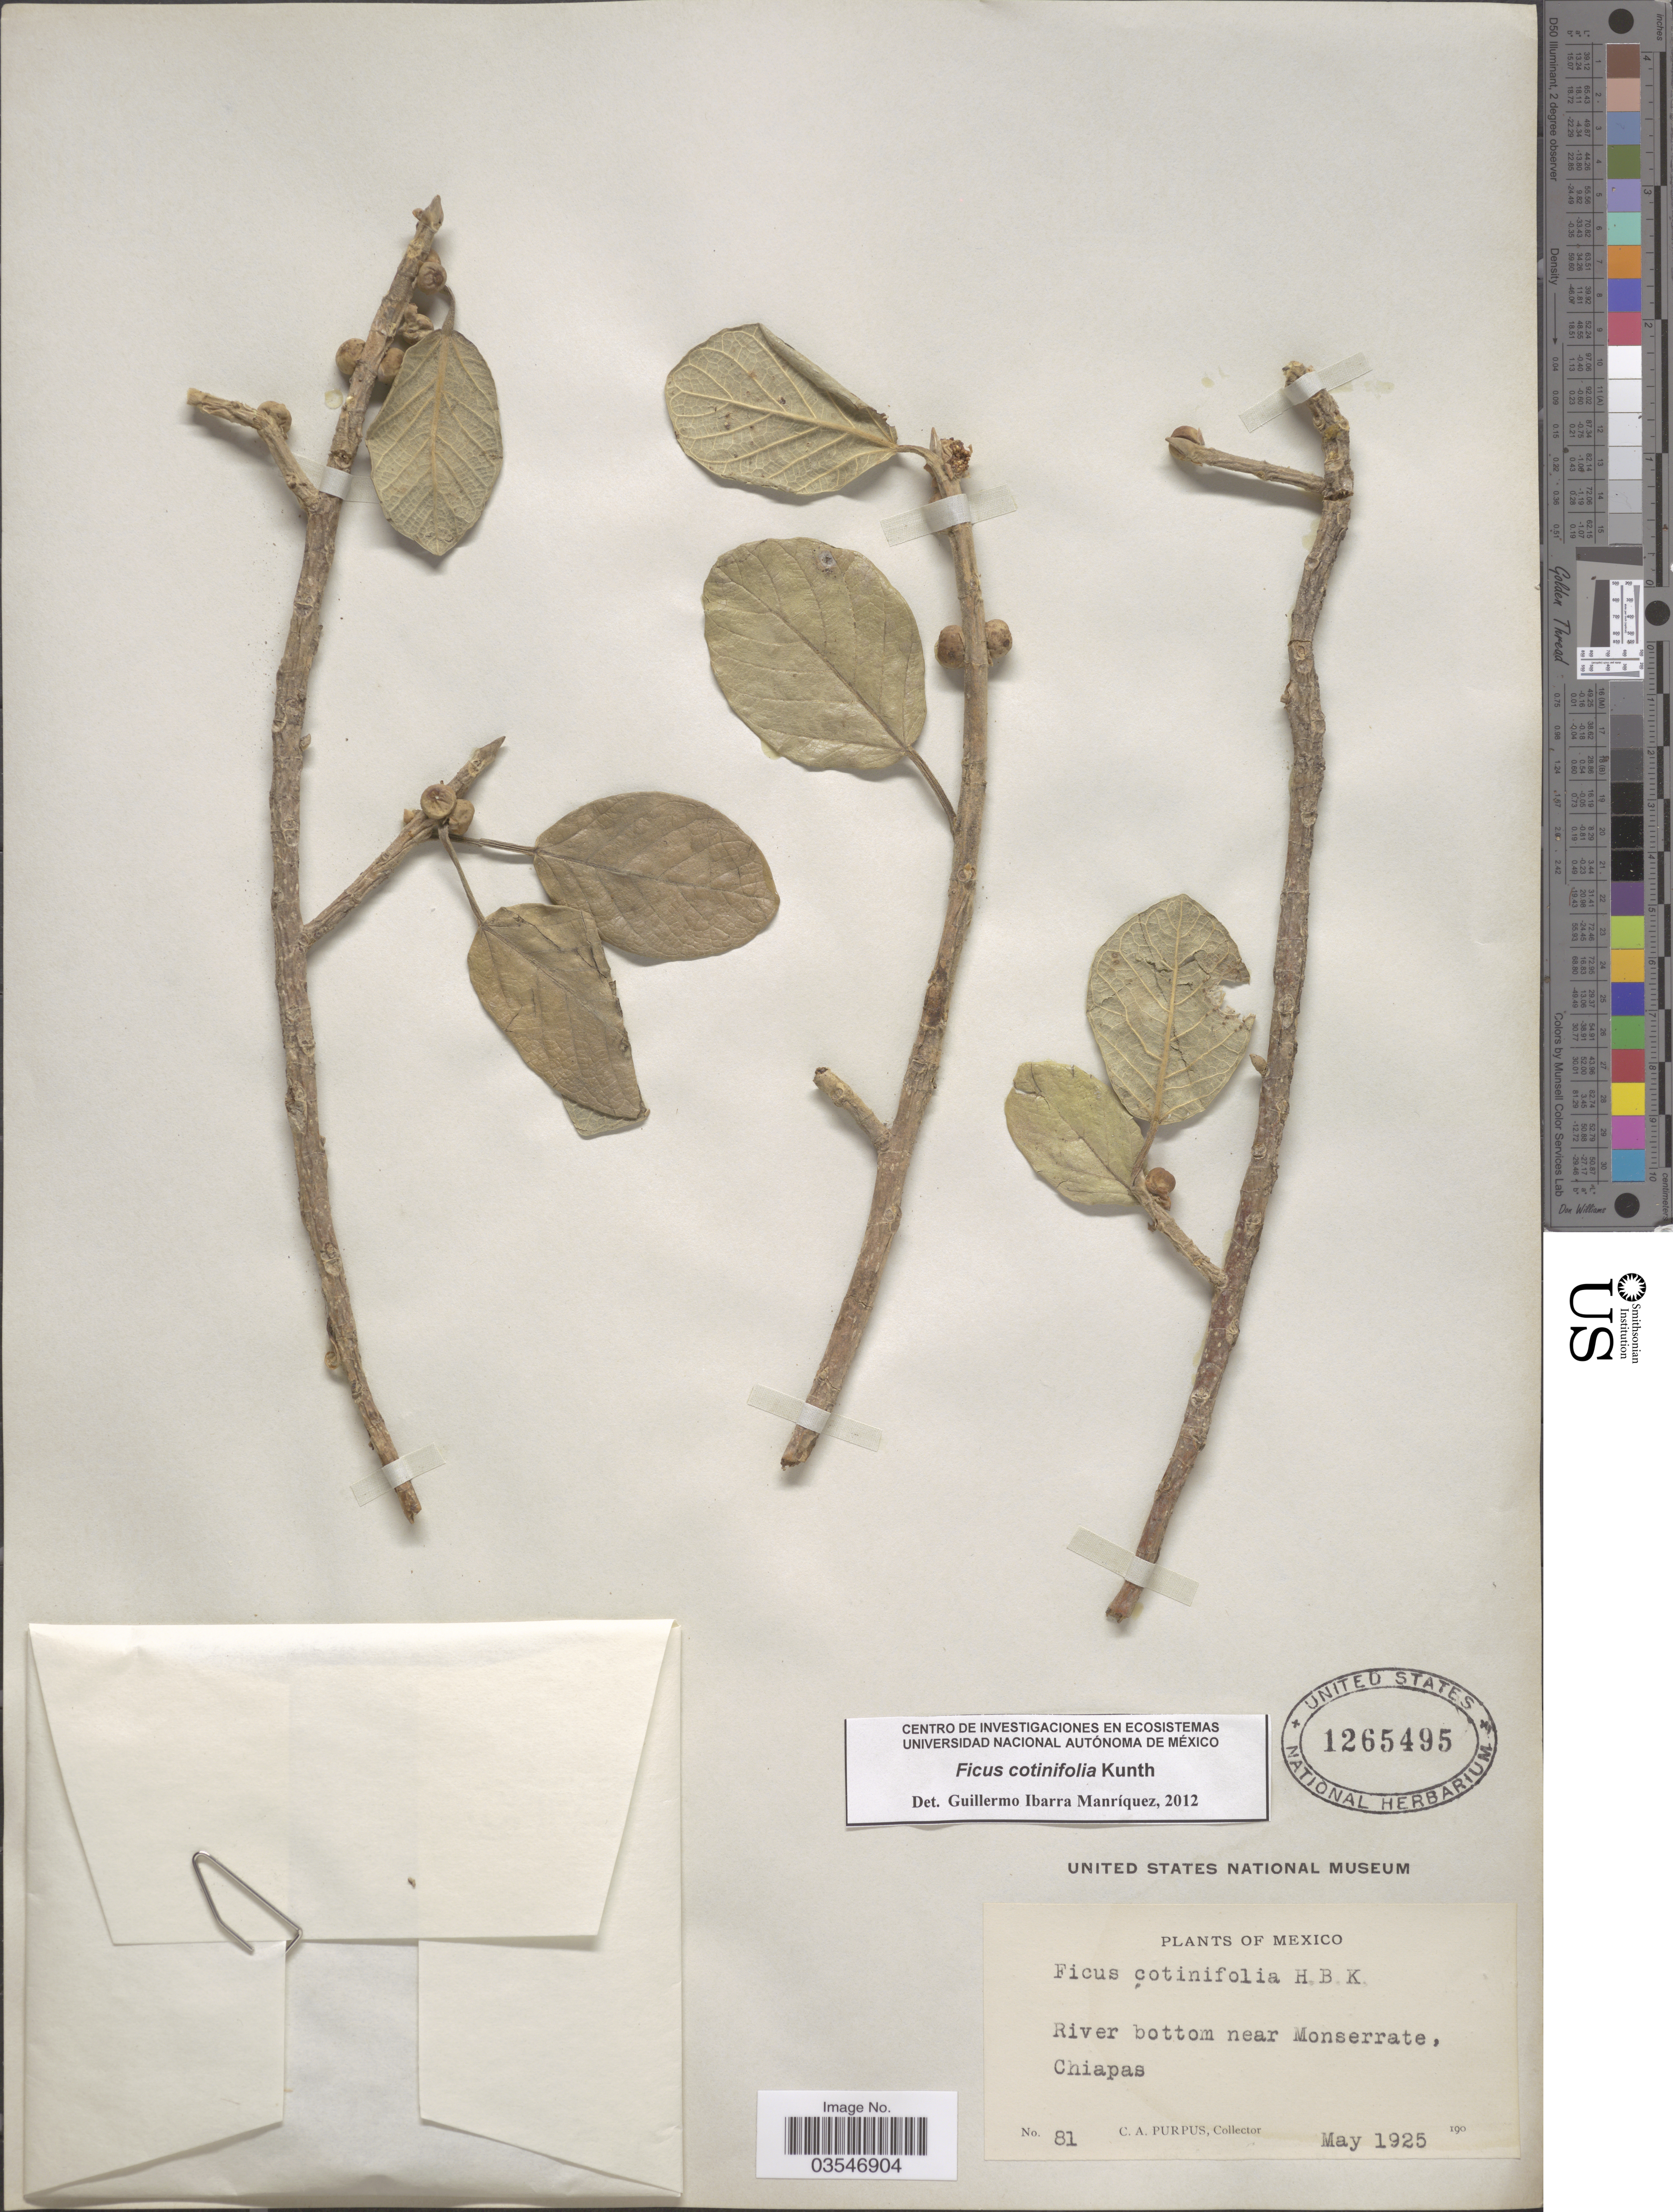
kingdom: Plantae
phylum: Tracheophyta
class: Magnoliopsida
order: Rosales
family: Moraceae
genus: Ficus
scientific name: Ficus cotinifolia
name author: Kunth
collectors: C. A. Purpus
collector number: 81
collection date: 1925-05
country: Mexico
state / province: Chiapas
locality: River bottom near Monserrate.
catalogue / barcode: US 1265495